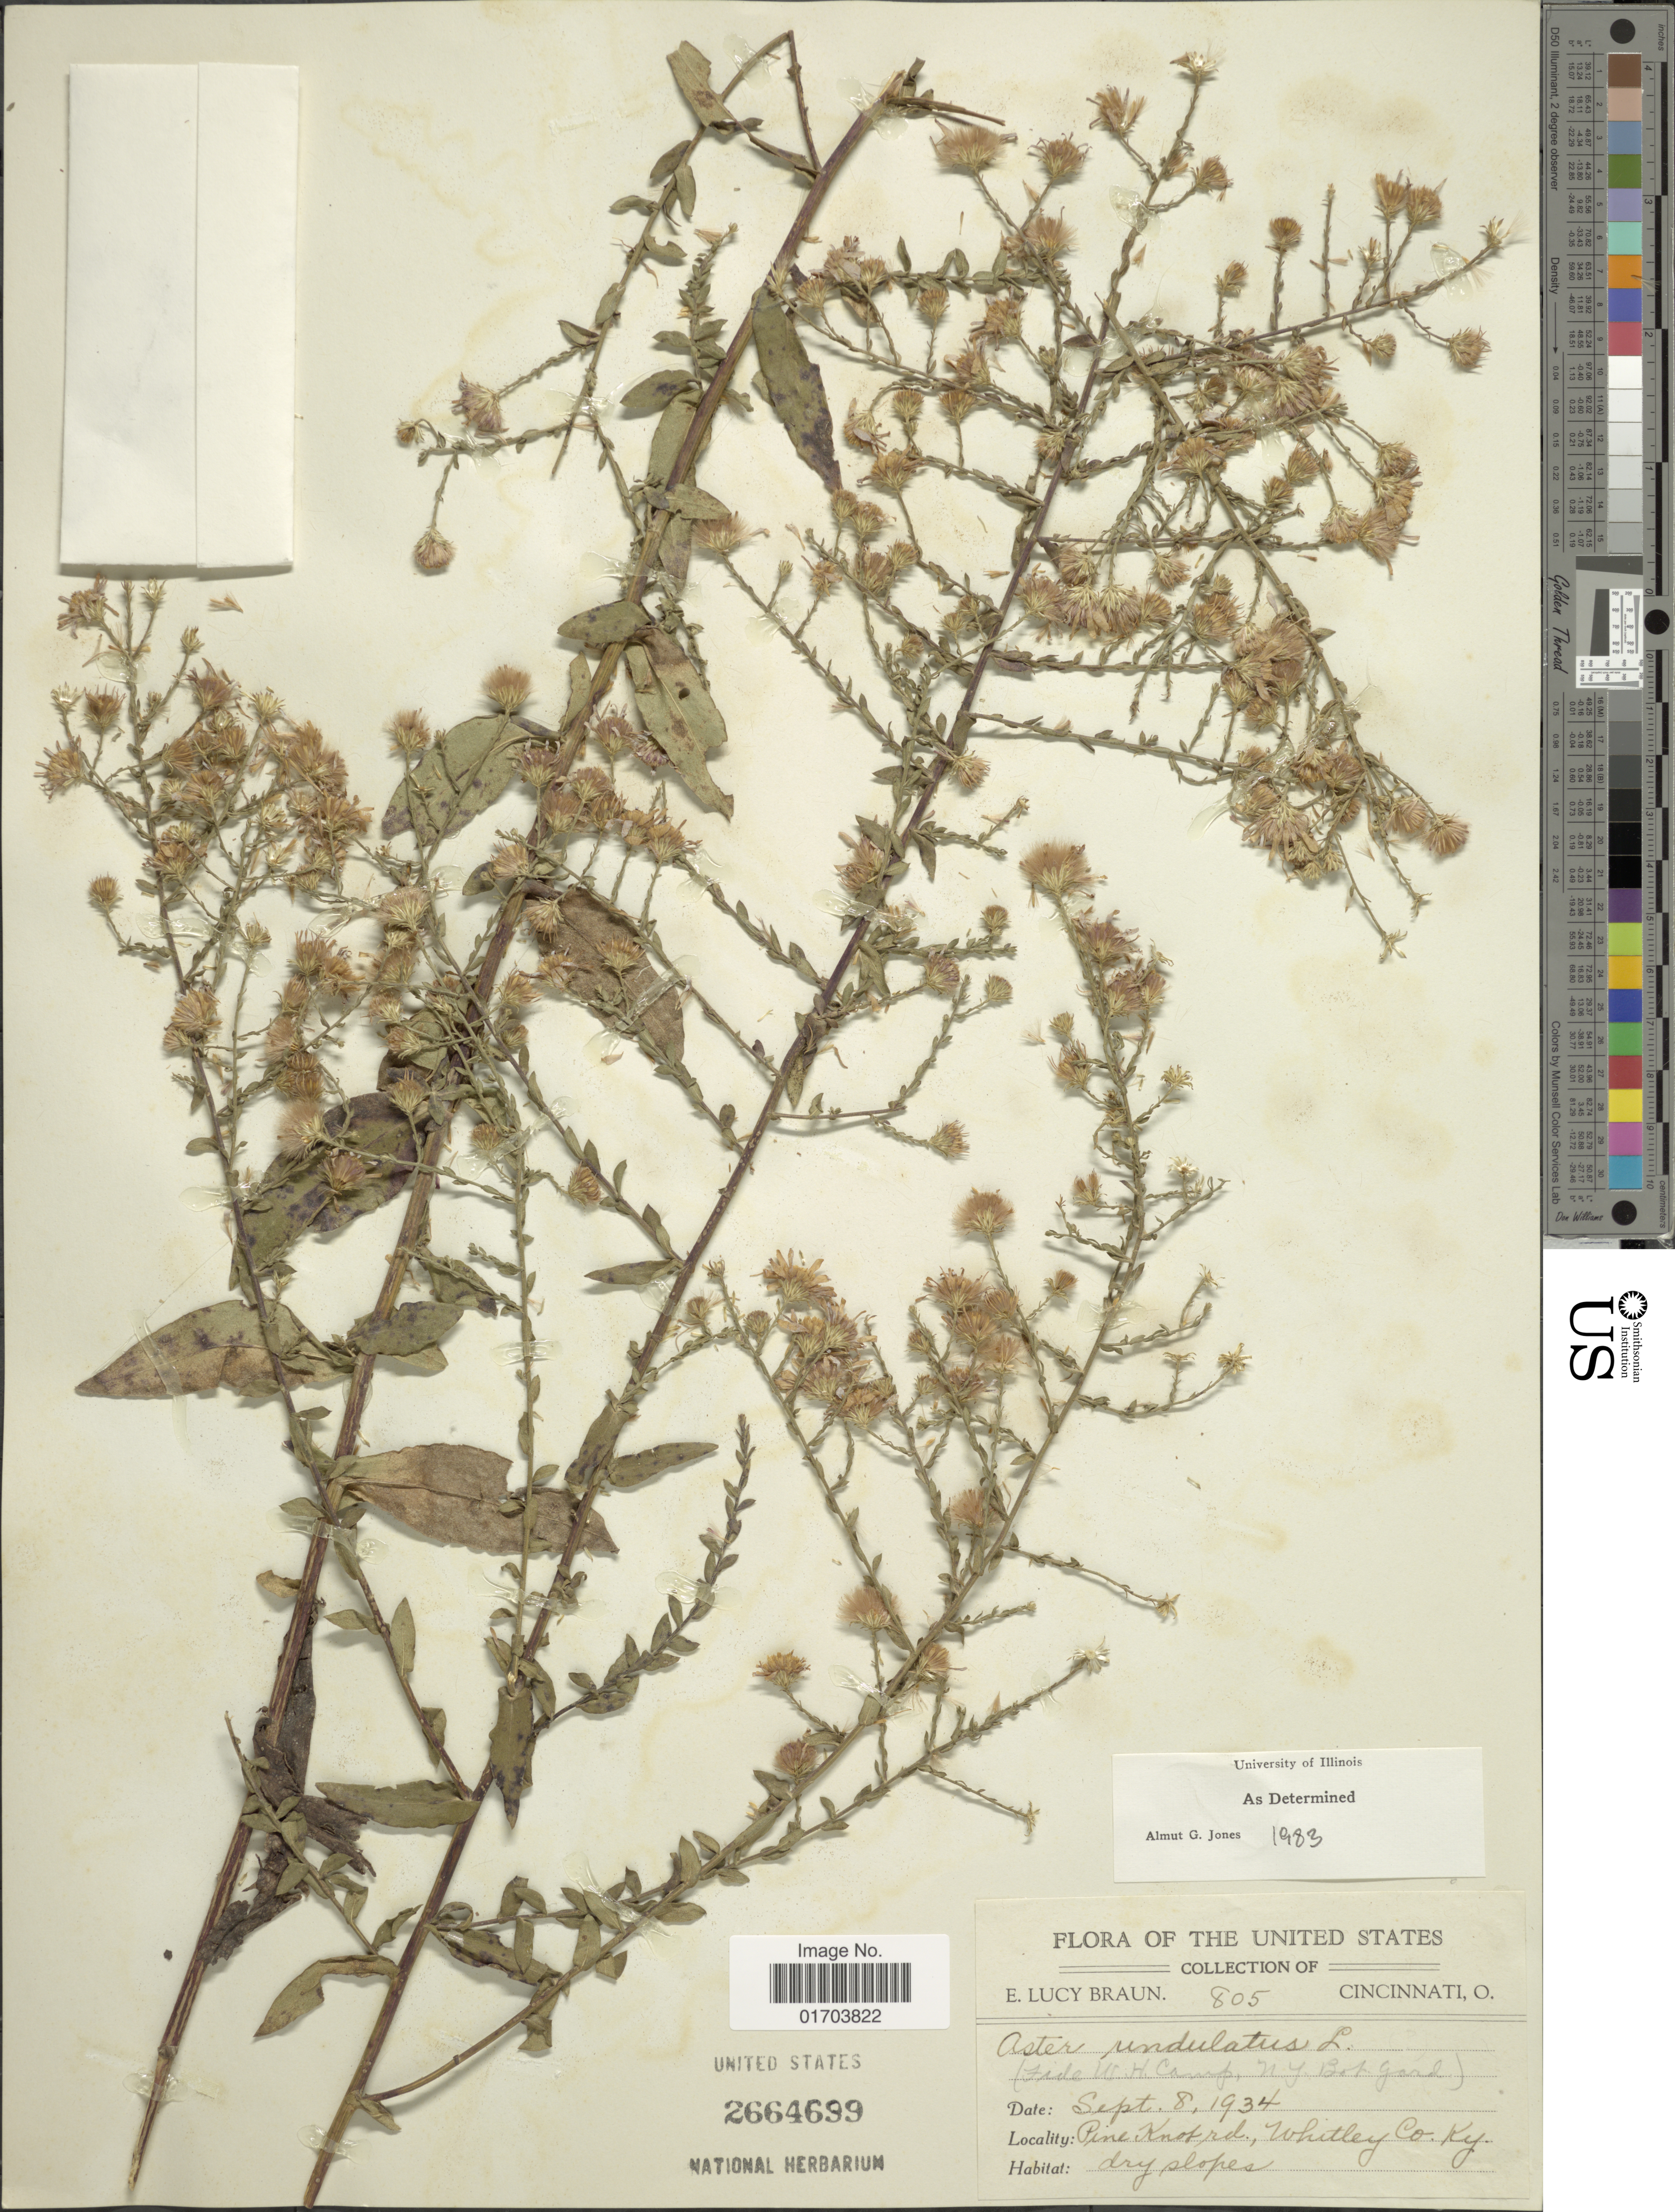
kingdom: Plantae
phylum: Tracheophyta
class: Magnoliopsida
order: Asterales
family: Asteraceae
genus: Symphyotrichum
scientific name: Symphyotrichum undulatum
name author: (L.) G.L. Nesom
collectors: E. L. Braun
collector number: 805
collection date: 1934-09-08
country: United States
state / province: Kentucky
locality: Pine Knob rd., Whitley Co, dry slopes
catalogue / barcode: US 2664699